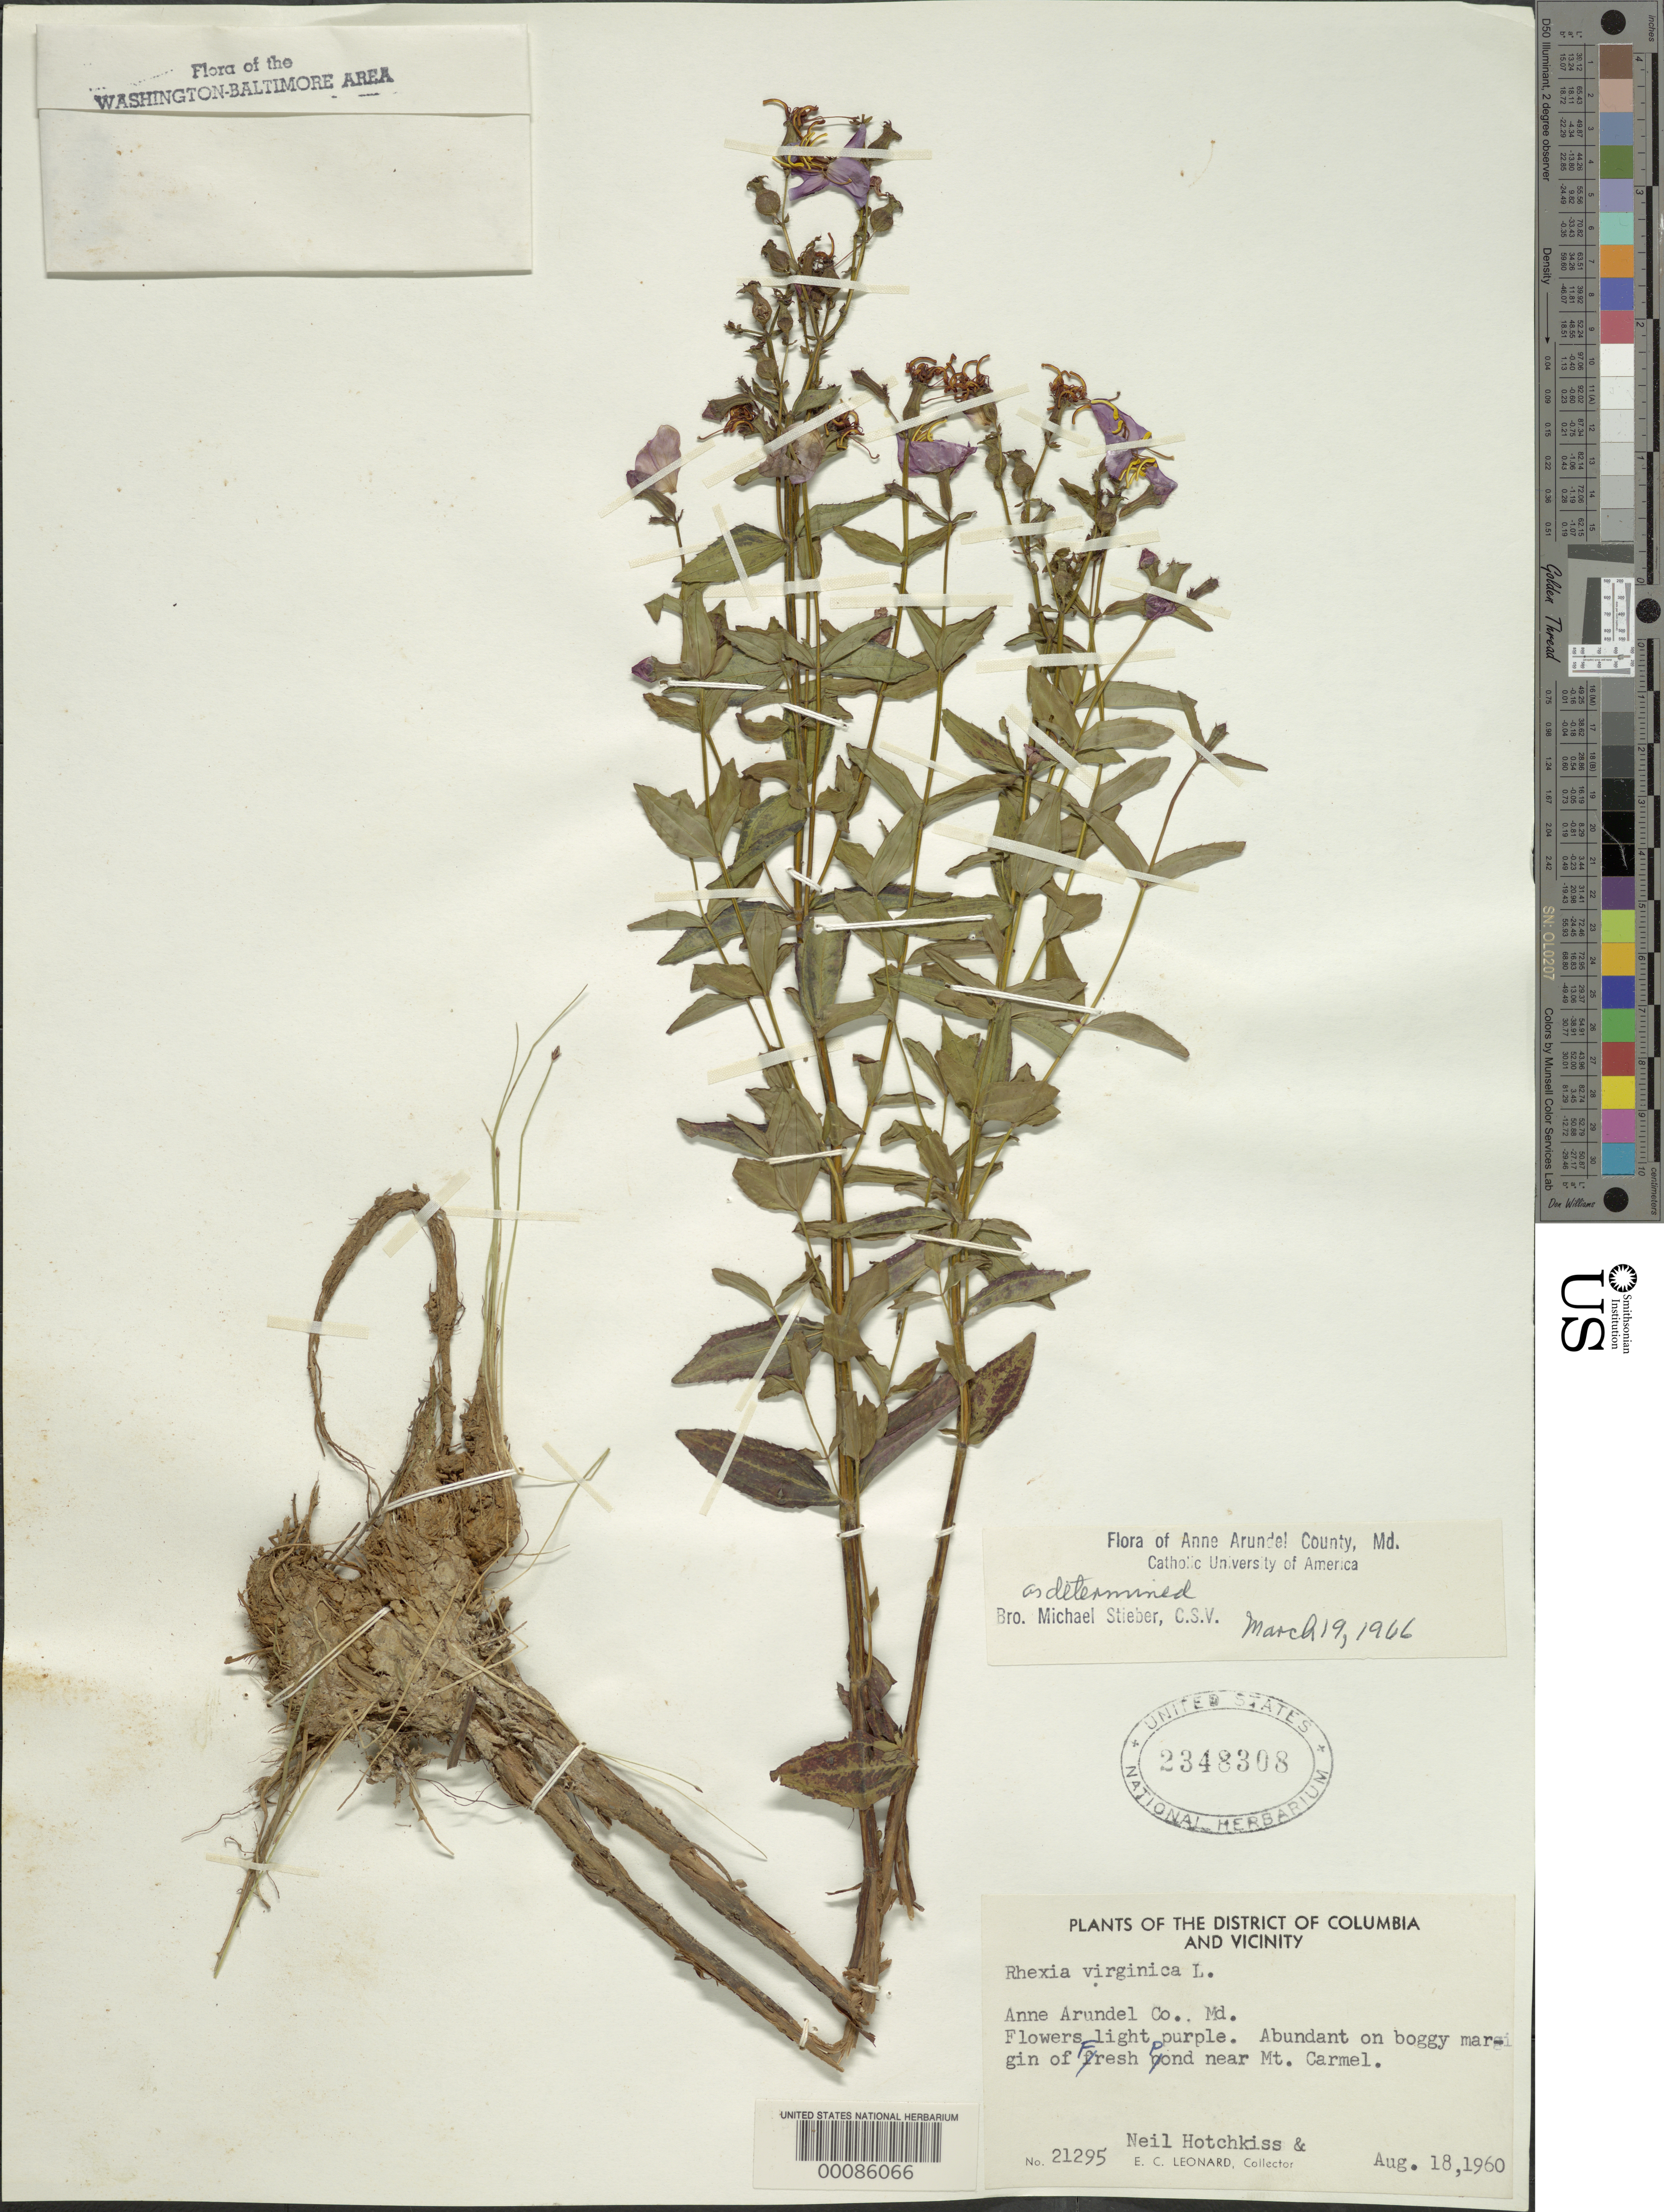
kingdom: Plantae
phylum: Tracheophyta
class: Magnoliopsida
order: Myrtales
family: Melastomataceae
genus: Rhexia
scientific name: Rhexia virginica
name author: L.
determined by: James, C. W.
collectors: N. Hotchkiss & E. C. Leonard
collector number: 21295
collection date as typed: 18 Aug 1960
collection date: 1960-08-18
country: United States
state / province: Maryland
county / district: Anne Arundel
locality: Fresh Pond near Mt. Carmel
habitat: On boggy margin of pond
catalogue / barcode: US 2348308